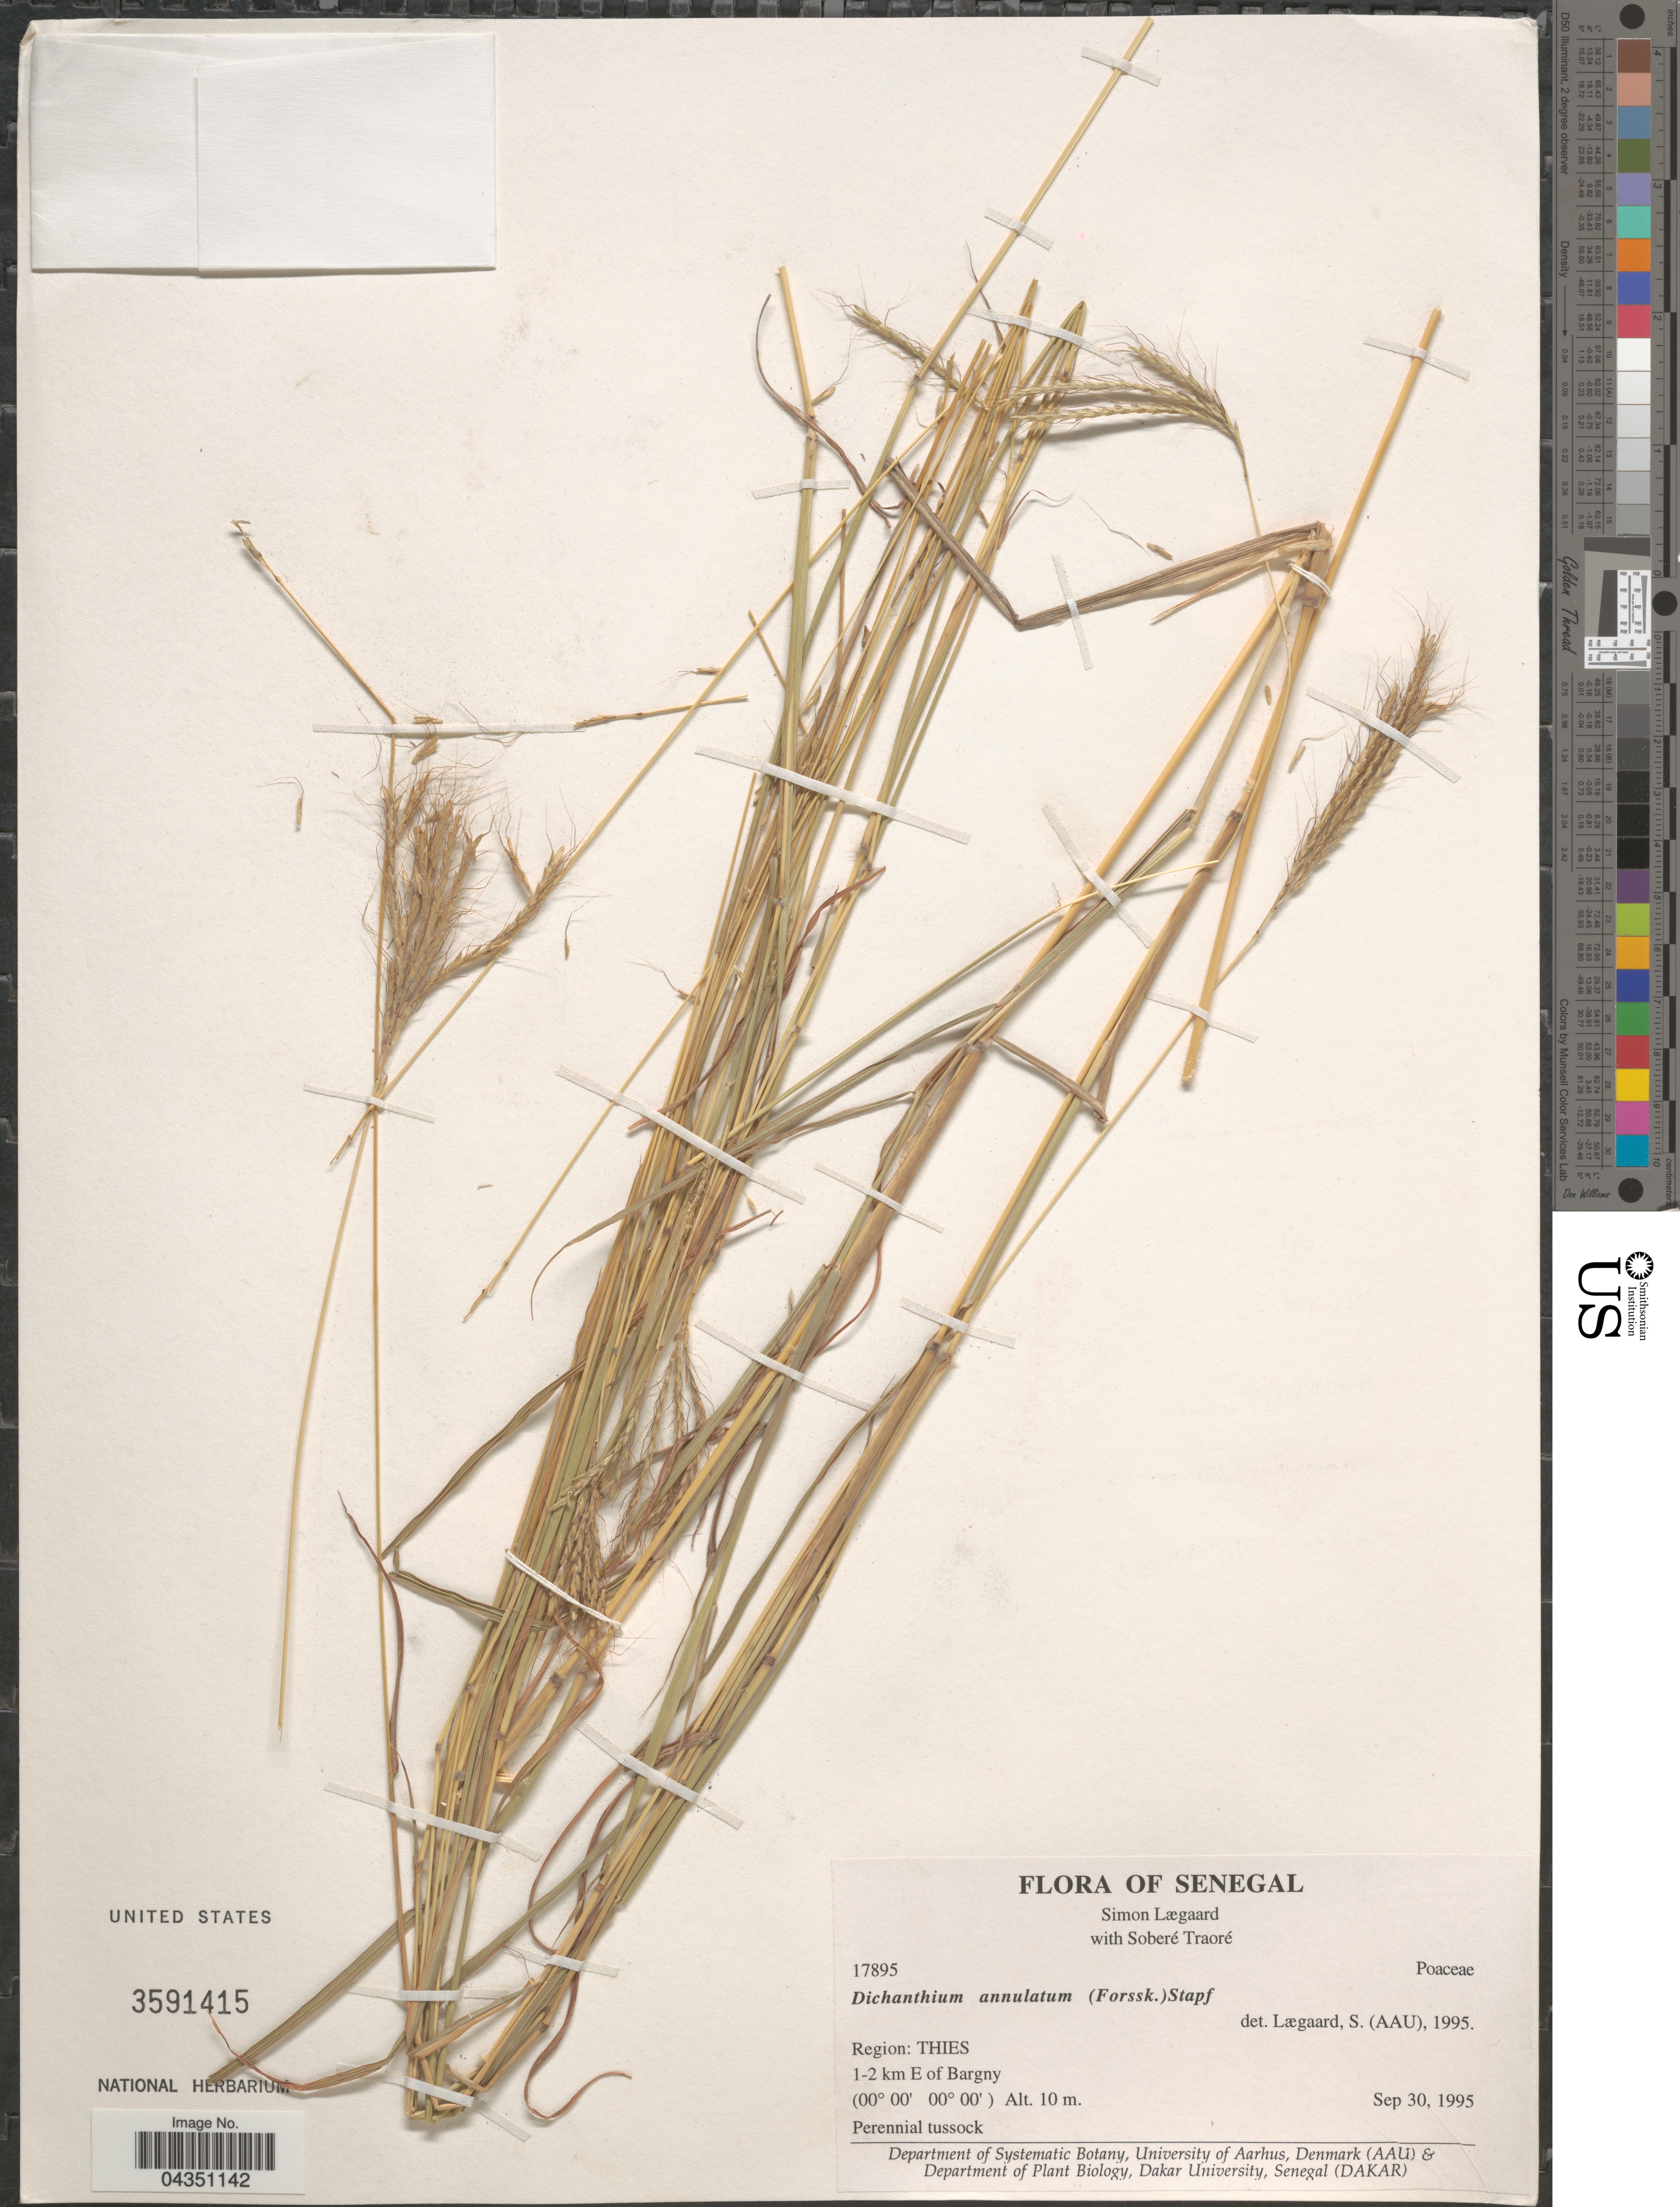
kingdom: Plantae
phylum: Tracheophyta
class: Liliopsida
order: Poales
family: Poaceae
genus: Dichanthium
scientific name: Dichanthium annulatum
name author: (Forssk.) Stapf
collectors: S. Lægaard & S. Traore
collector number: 17895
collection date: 1995-09-30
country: Senegal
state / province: Thies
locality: Region: Thies. 1-2 km E of Bargny.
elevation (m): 10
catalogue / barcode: US 3591415